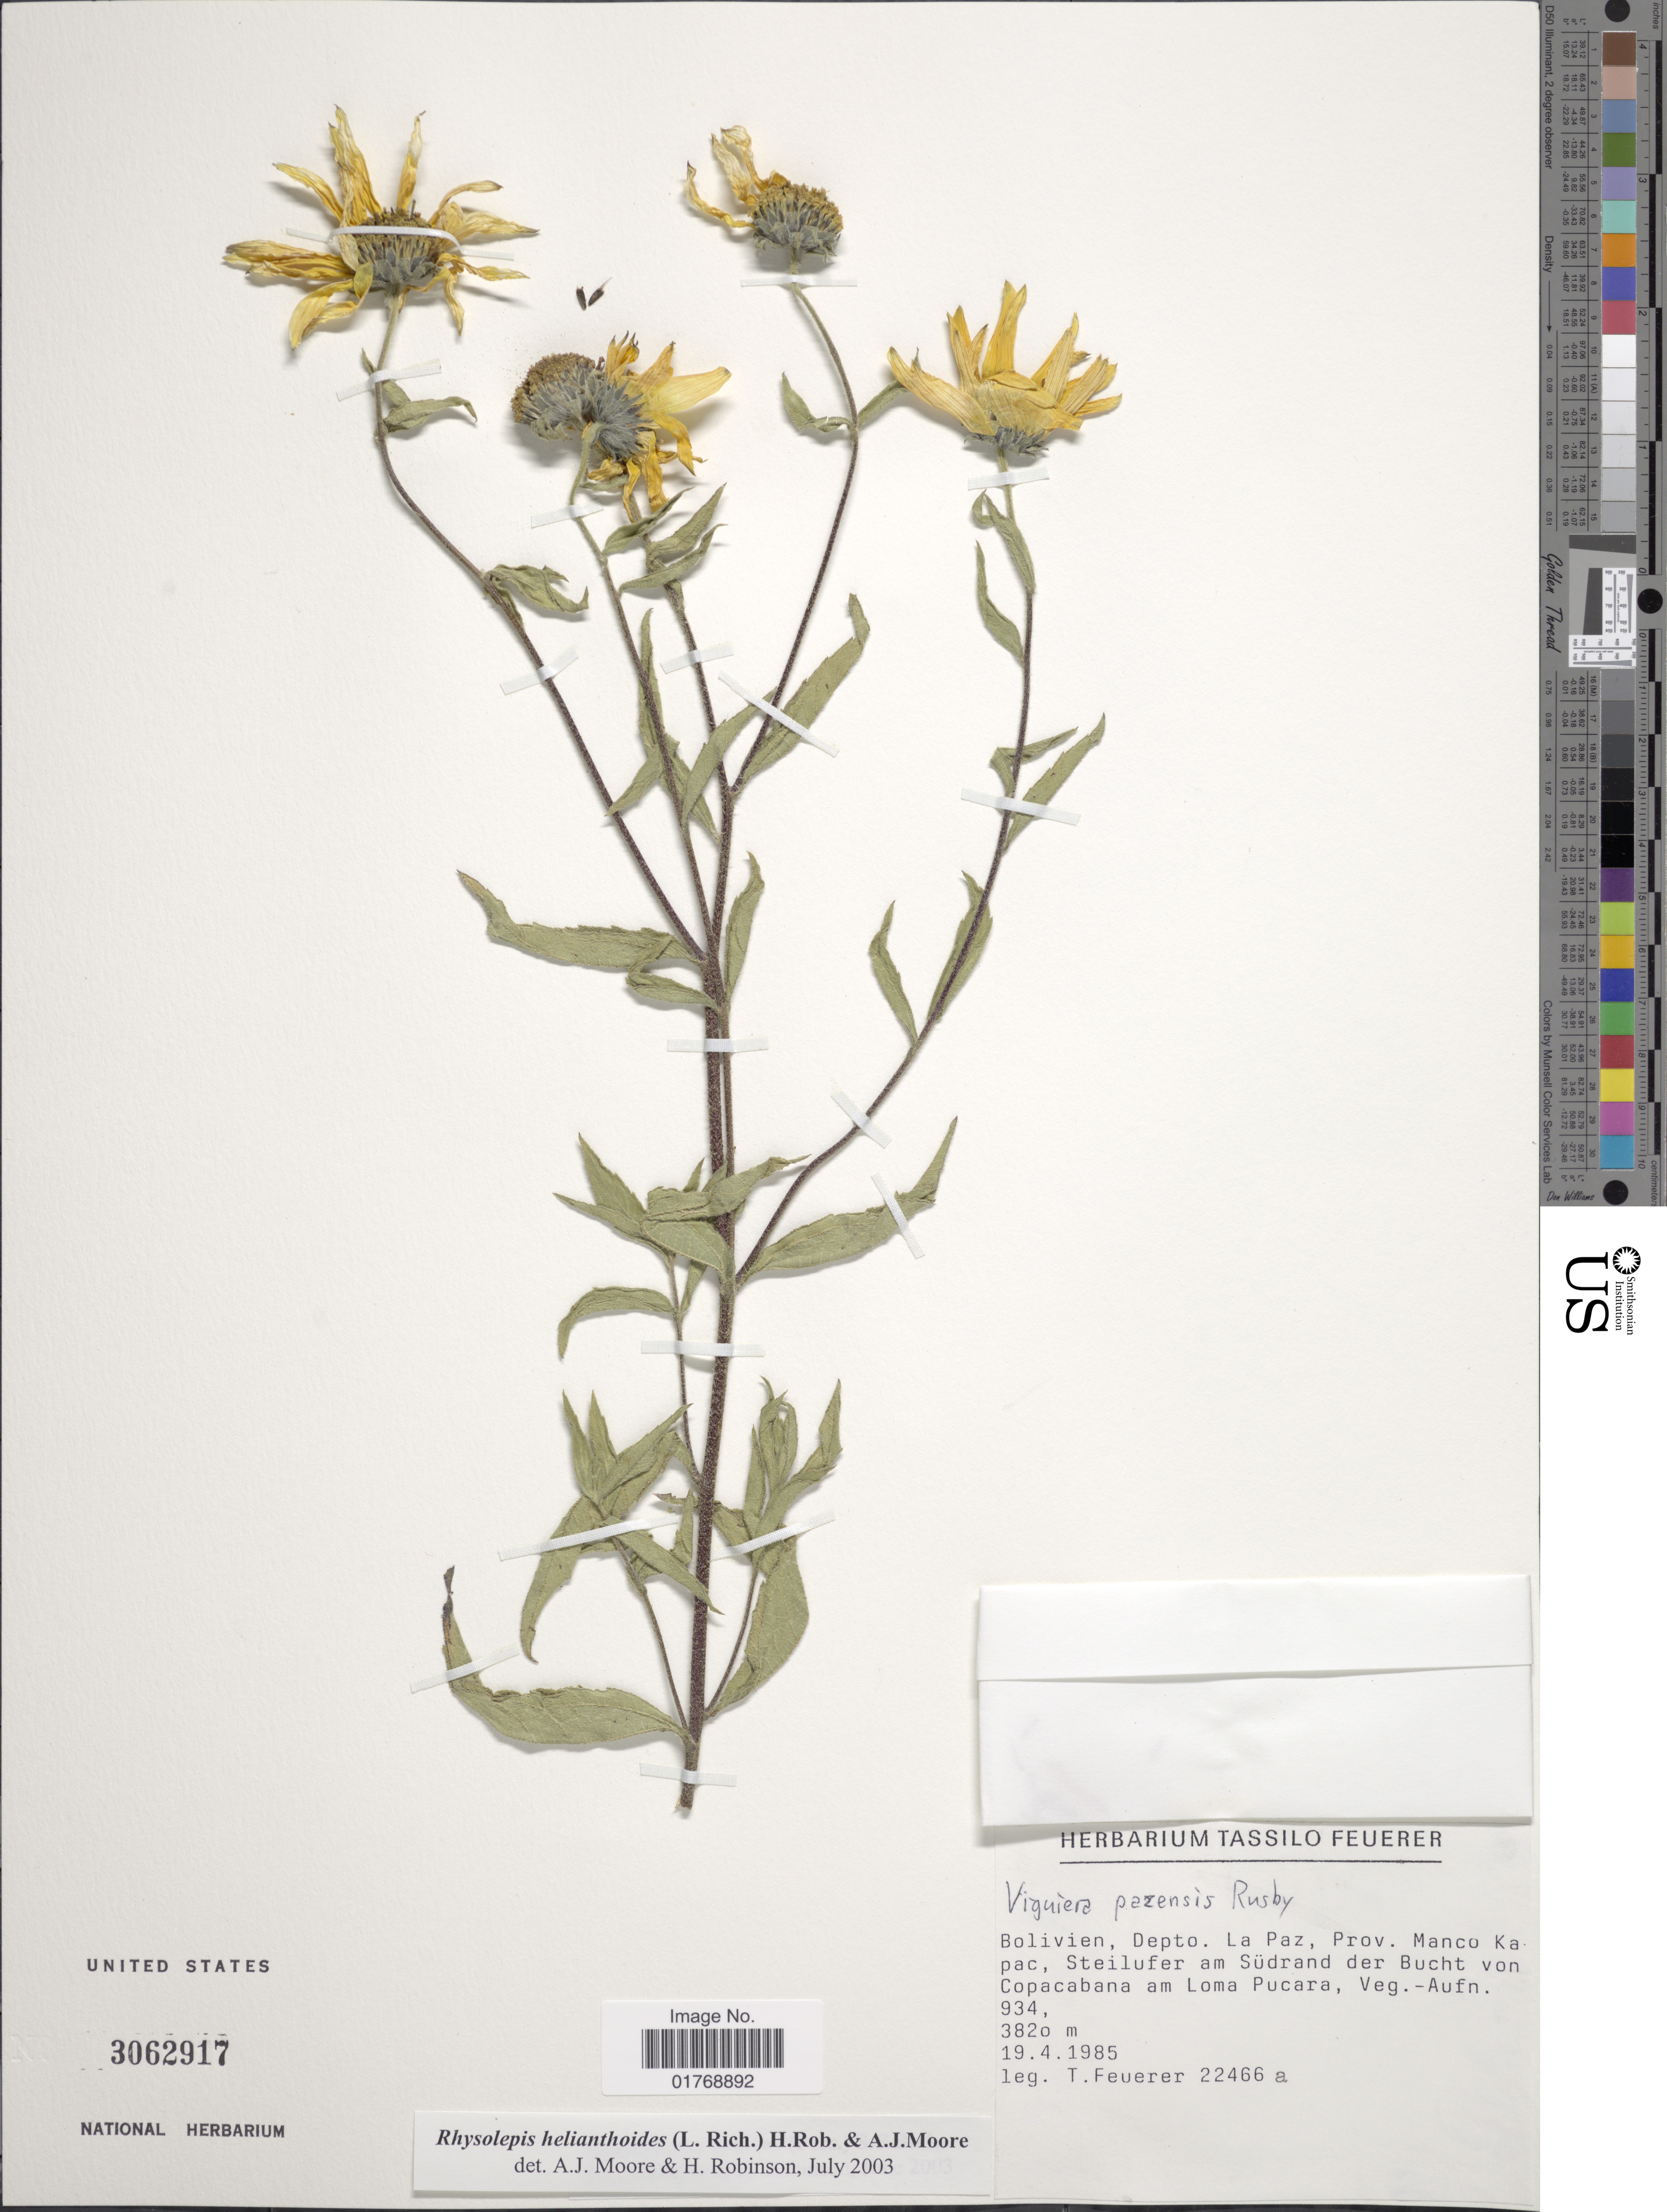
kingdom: Plantae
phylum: Tracheophyta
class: Magnoliopsida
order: Asterales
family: Asteraceae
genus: Viguiera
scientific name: Viguiera procumbens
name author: (Pers.) S.F. Blake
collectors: T. Feuerer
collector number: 22466a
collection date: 1985-04-19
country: Bolivia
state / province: La Paz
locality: Bolivien, Depto. La Paz, Prov. Manco Ka pac, Steilufer am Südrand der Bucht von Copacabana am Loma Pucara, Veg.-Aufn.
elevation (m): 3820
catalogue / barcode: US 3062917